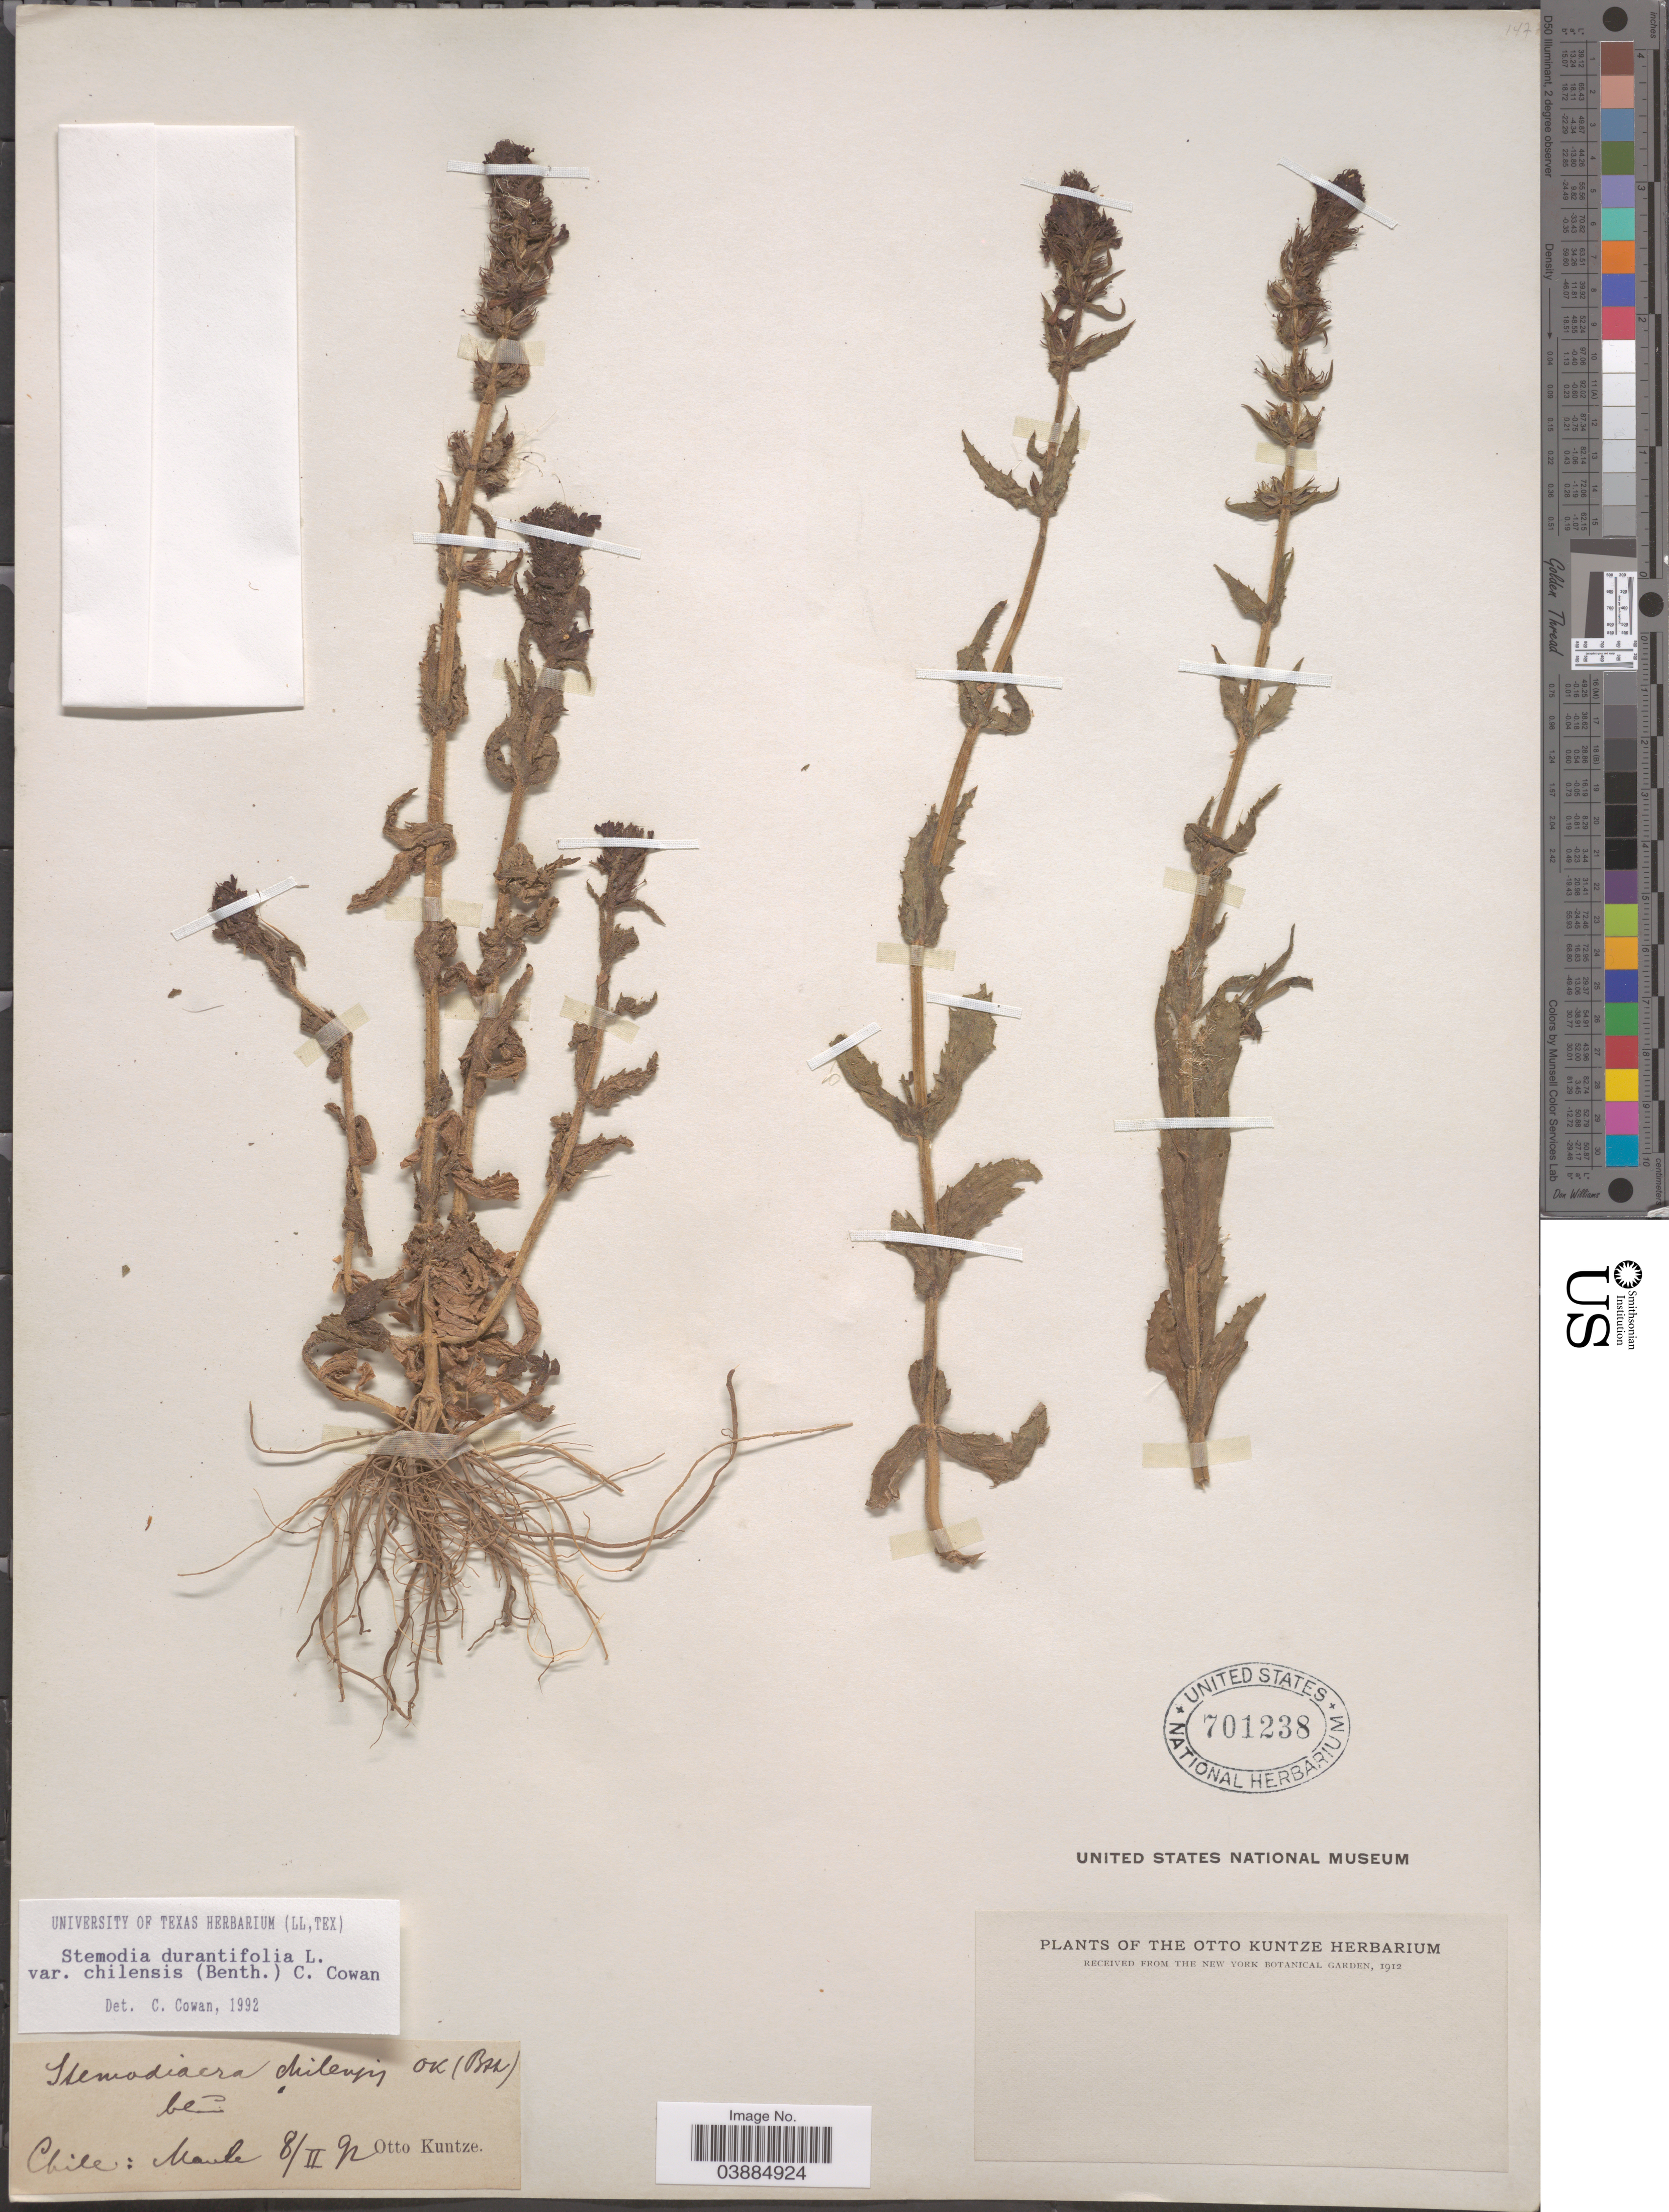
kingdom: Plantae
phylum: Tracheophyta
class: Magnoliopsida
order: Lamiales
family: Plantaginaceae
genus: Stemodia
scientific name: Stemodia durantifolia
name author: (L.) Sw.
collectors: C.E.O. Kuntze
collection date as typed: Transcribed d/m/y: 8/2/92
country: Chile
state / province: Maule (VII)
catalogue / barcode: US 701238